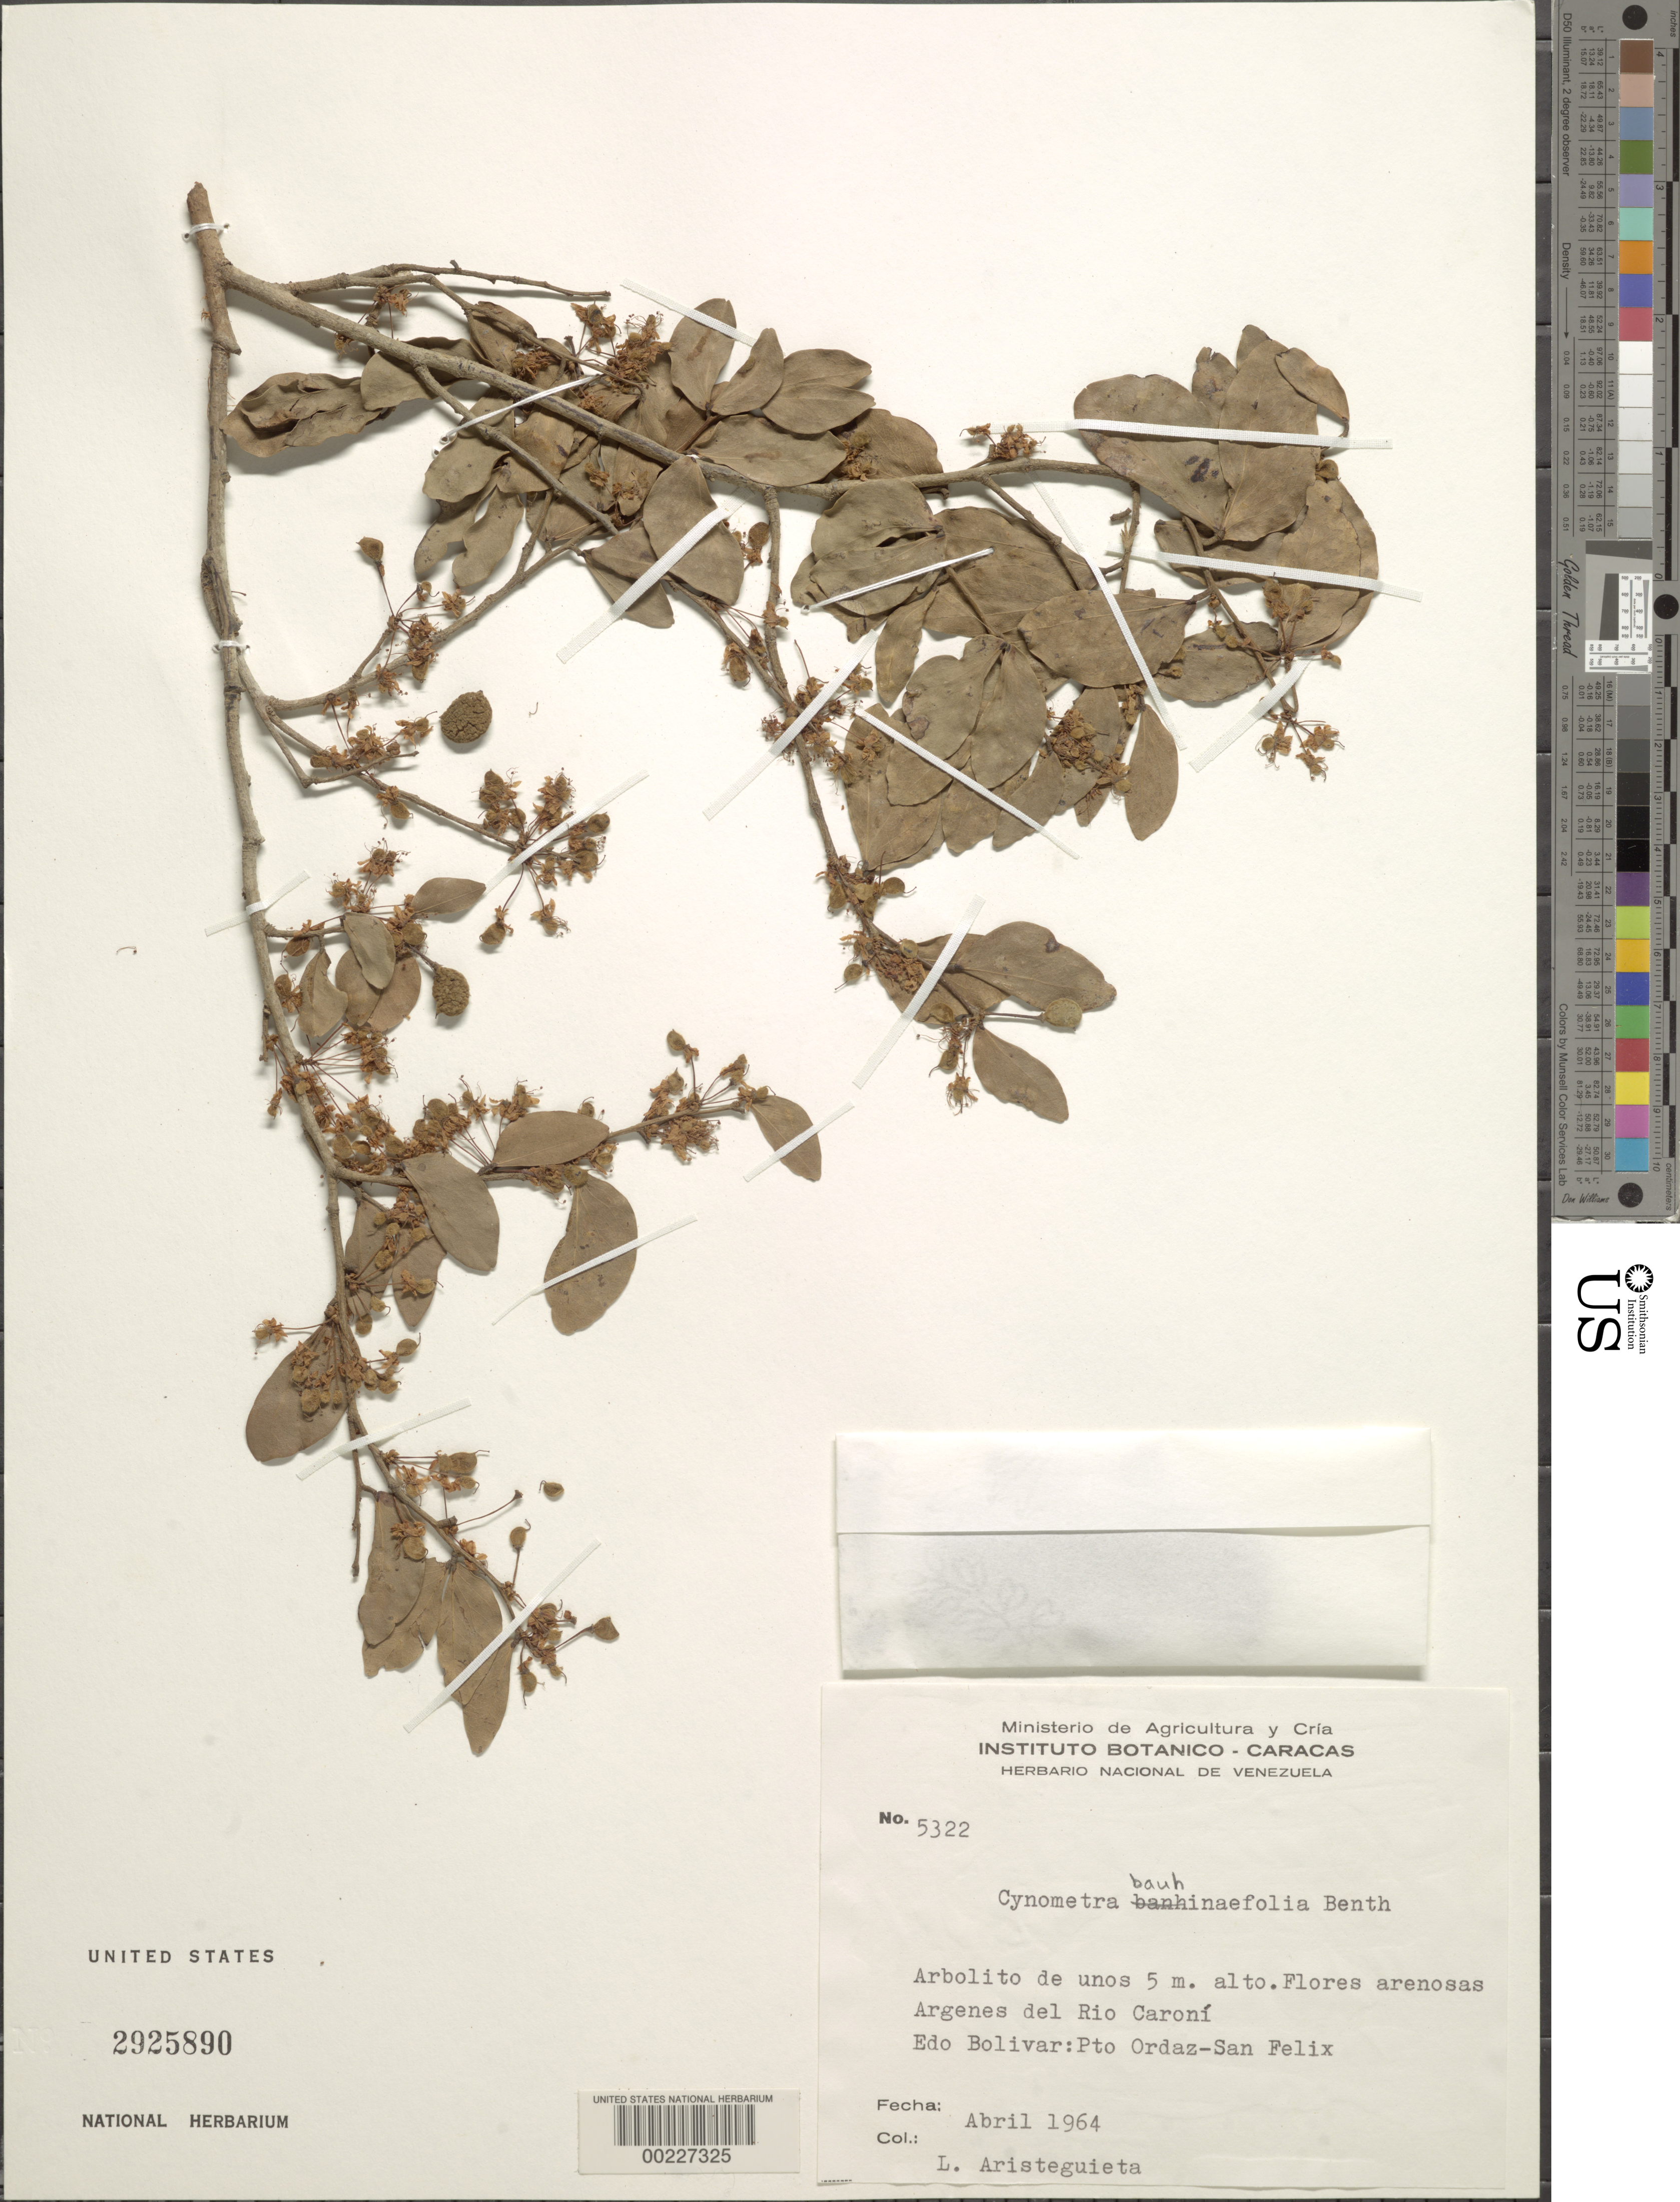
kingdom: Plantae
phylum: Tracheophyta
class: Magnoliopsida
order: Fabales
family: Fabaceae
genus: Cynometra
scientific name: Cynometra bauhiniifolia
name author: Benth.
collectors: L. Aristeguieta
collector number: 5322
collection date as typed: Apr 1964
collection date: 1964-04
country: Venezuela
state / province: Bolivar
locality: Pto ordaz-san felix; argenes del rio caroni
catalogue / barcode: US 2925890